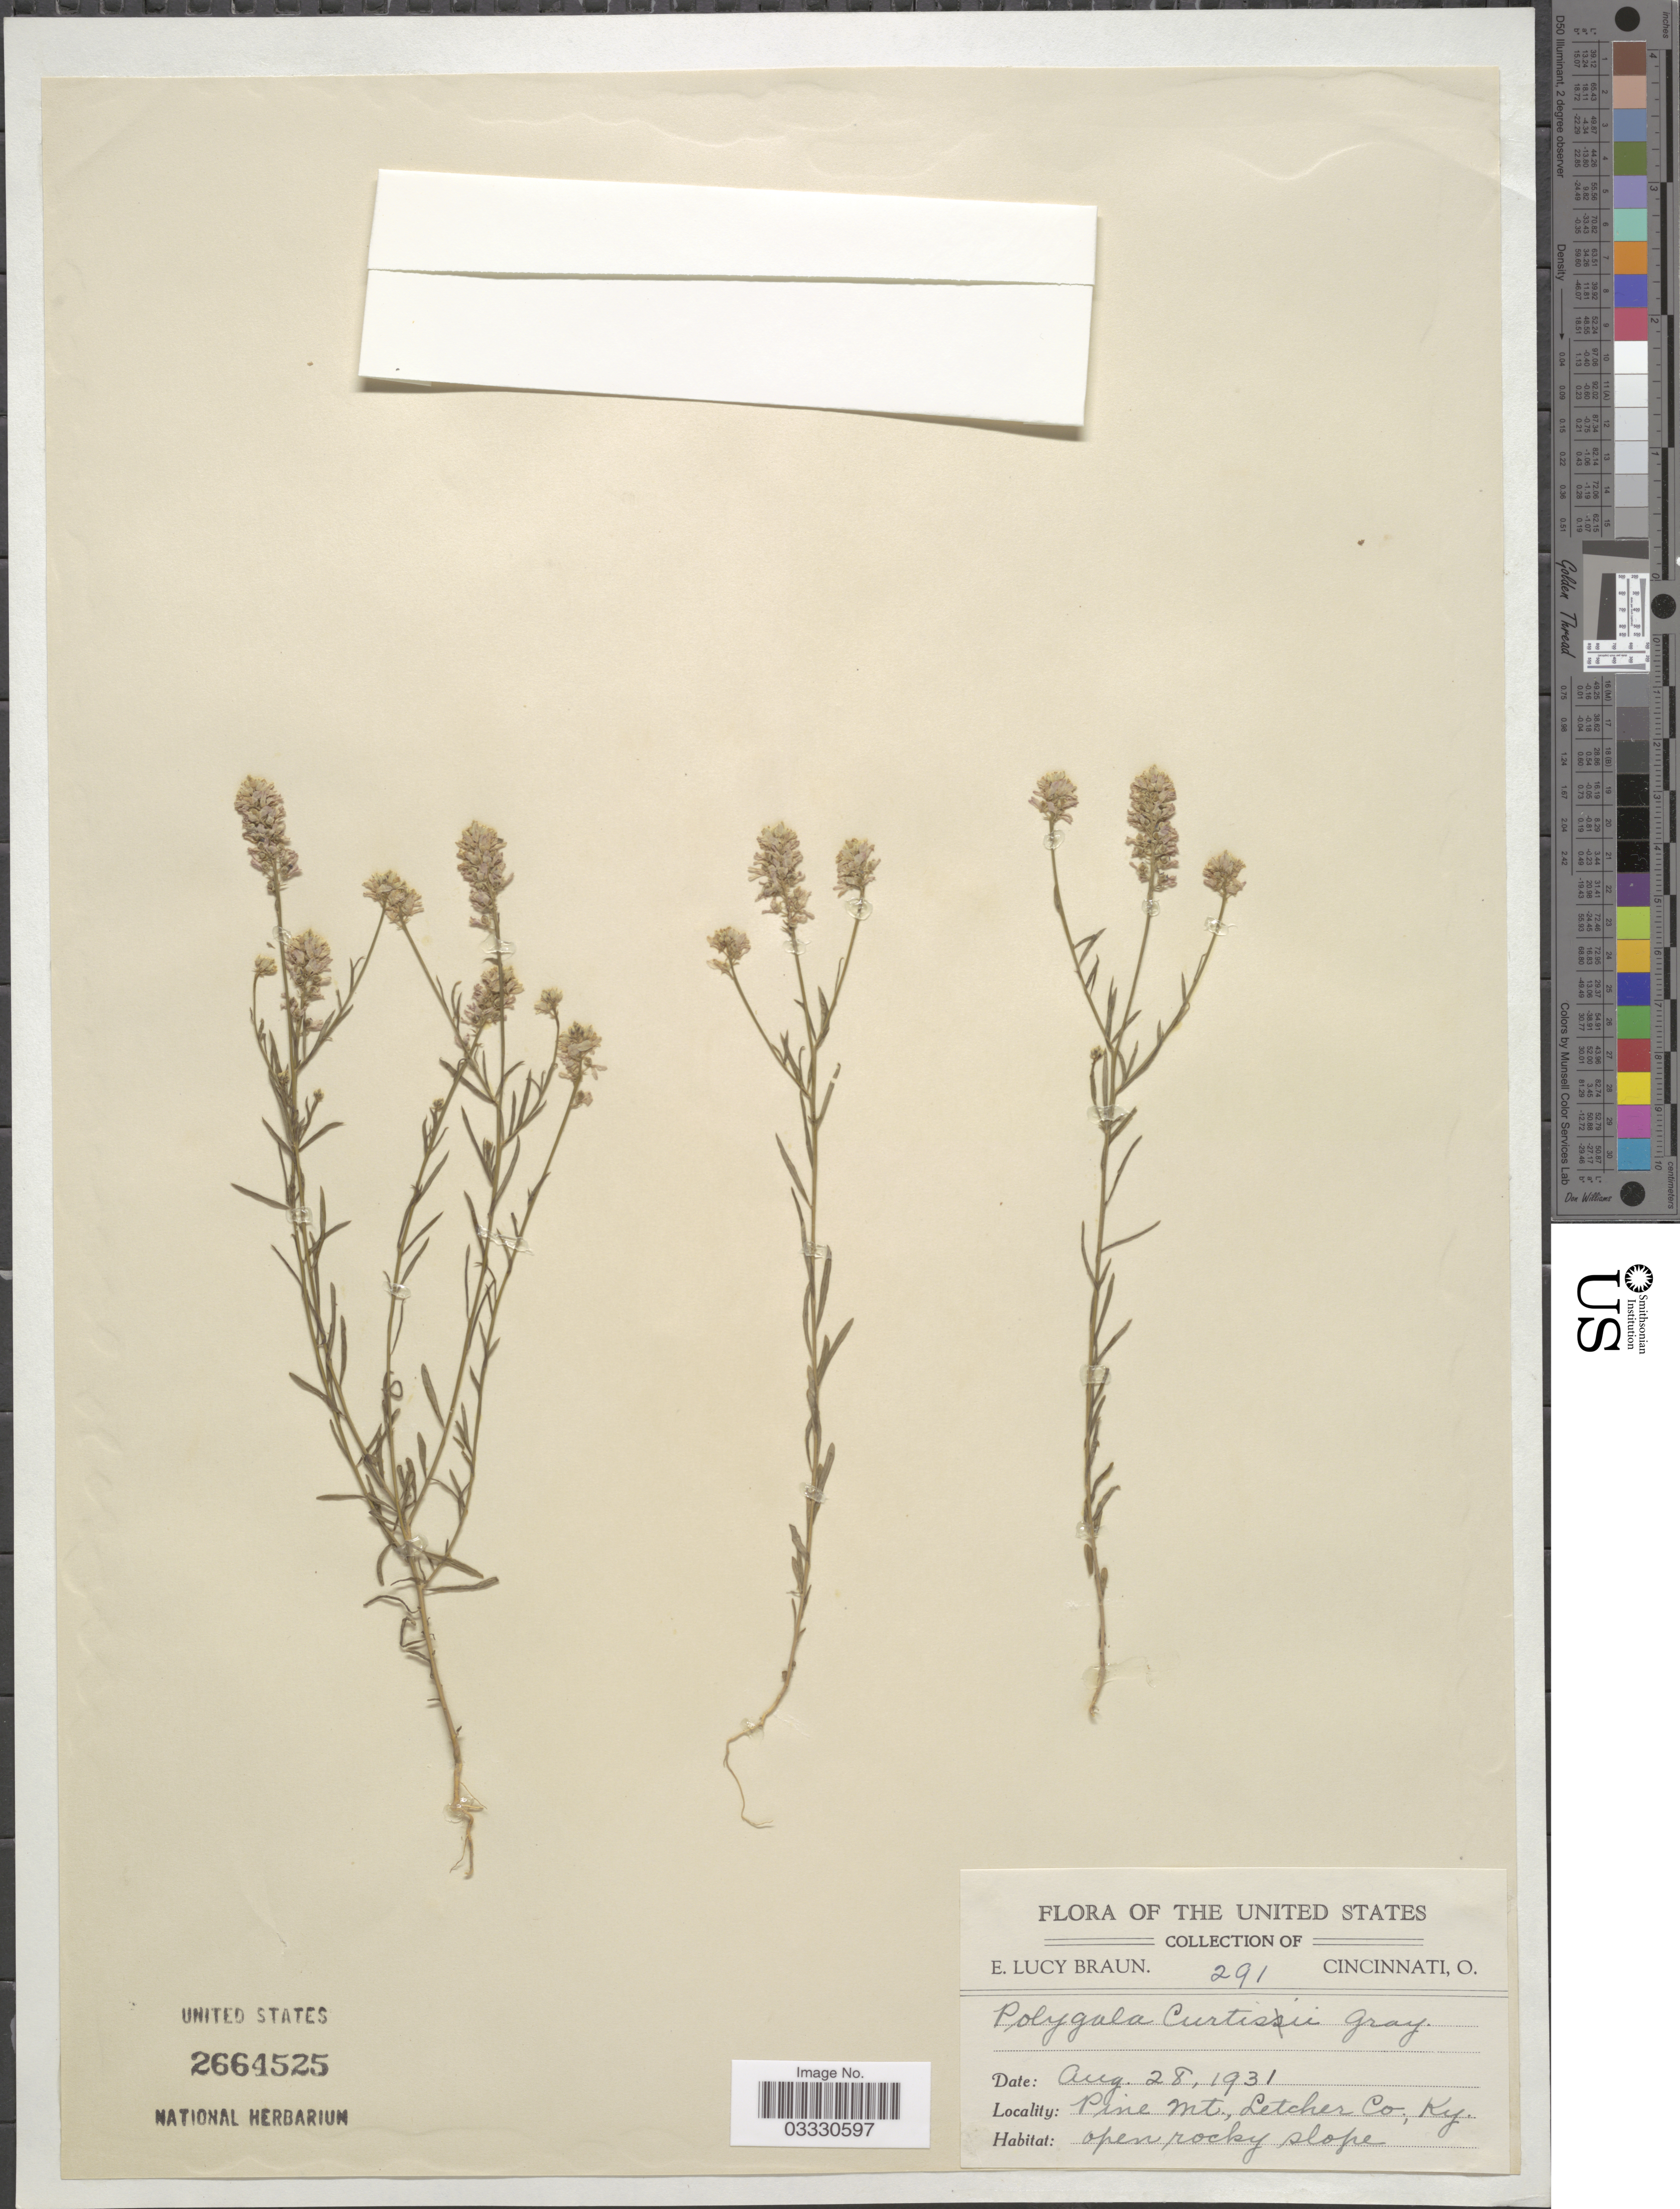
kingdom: Plantae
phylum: Tracheophyta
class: Magnoliopsida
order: Fabales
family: Polygalaceae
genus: Polygala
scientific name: Polygala curtissii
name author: A. Gray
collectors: E. L. Braun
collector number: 291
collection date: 1931-08-28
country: United States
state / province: Kentucky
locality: Pine Mt., Letcher Co.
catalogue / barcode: US 2664525